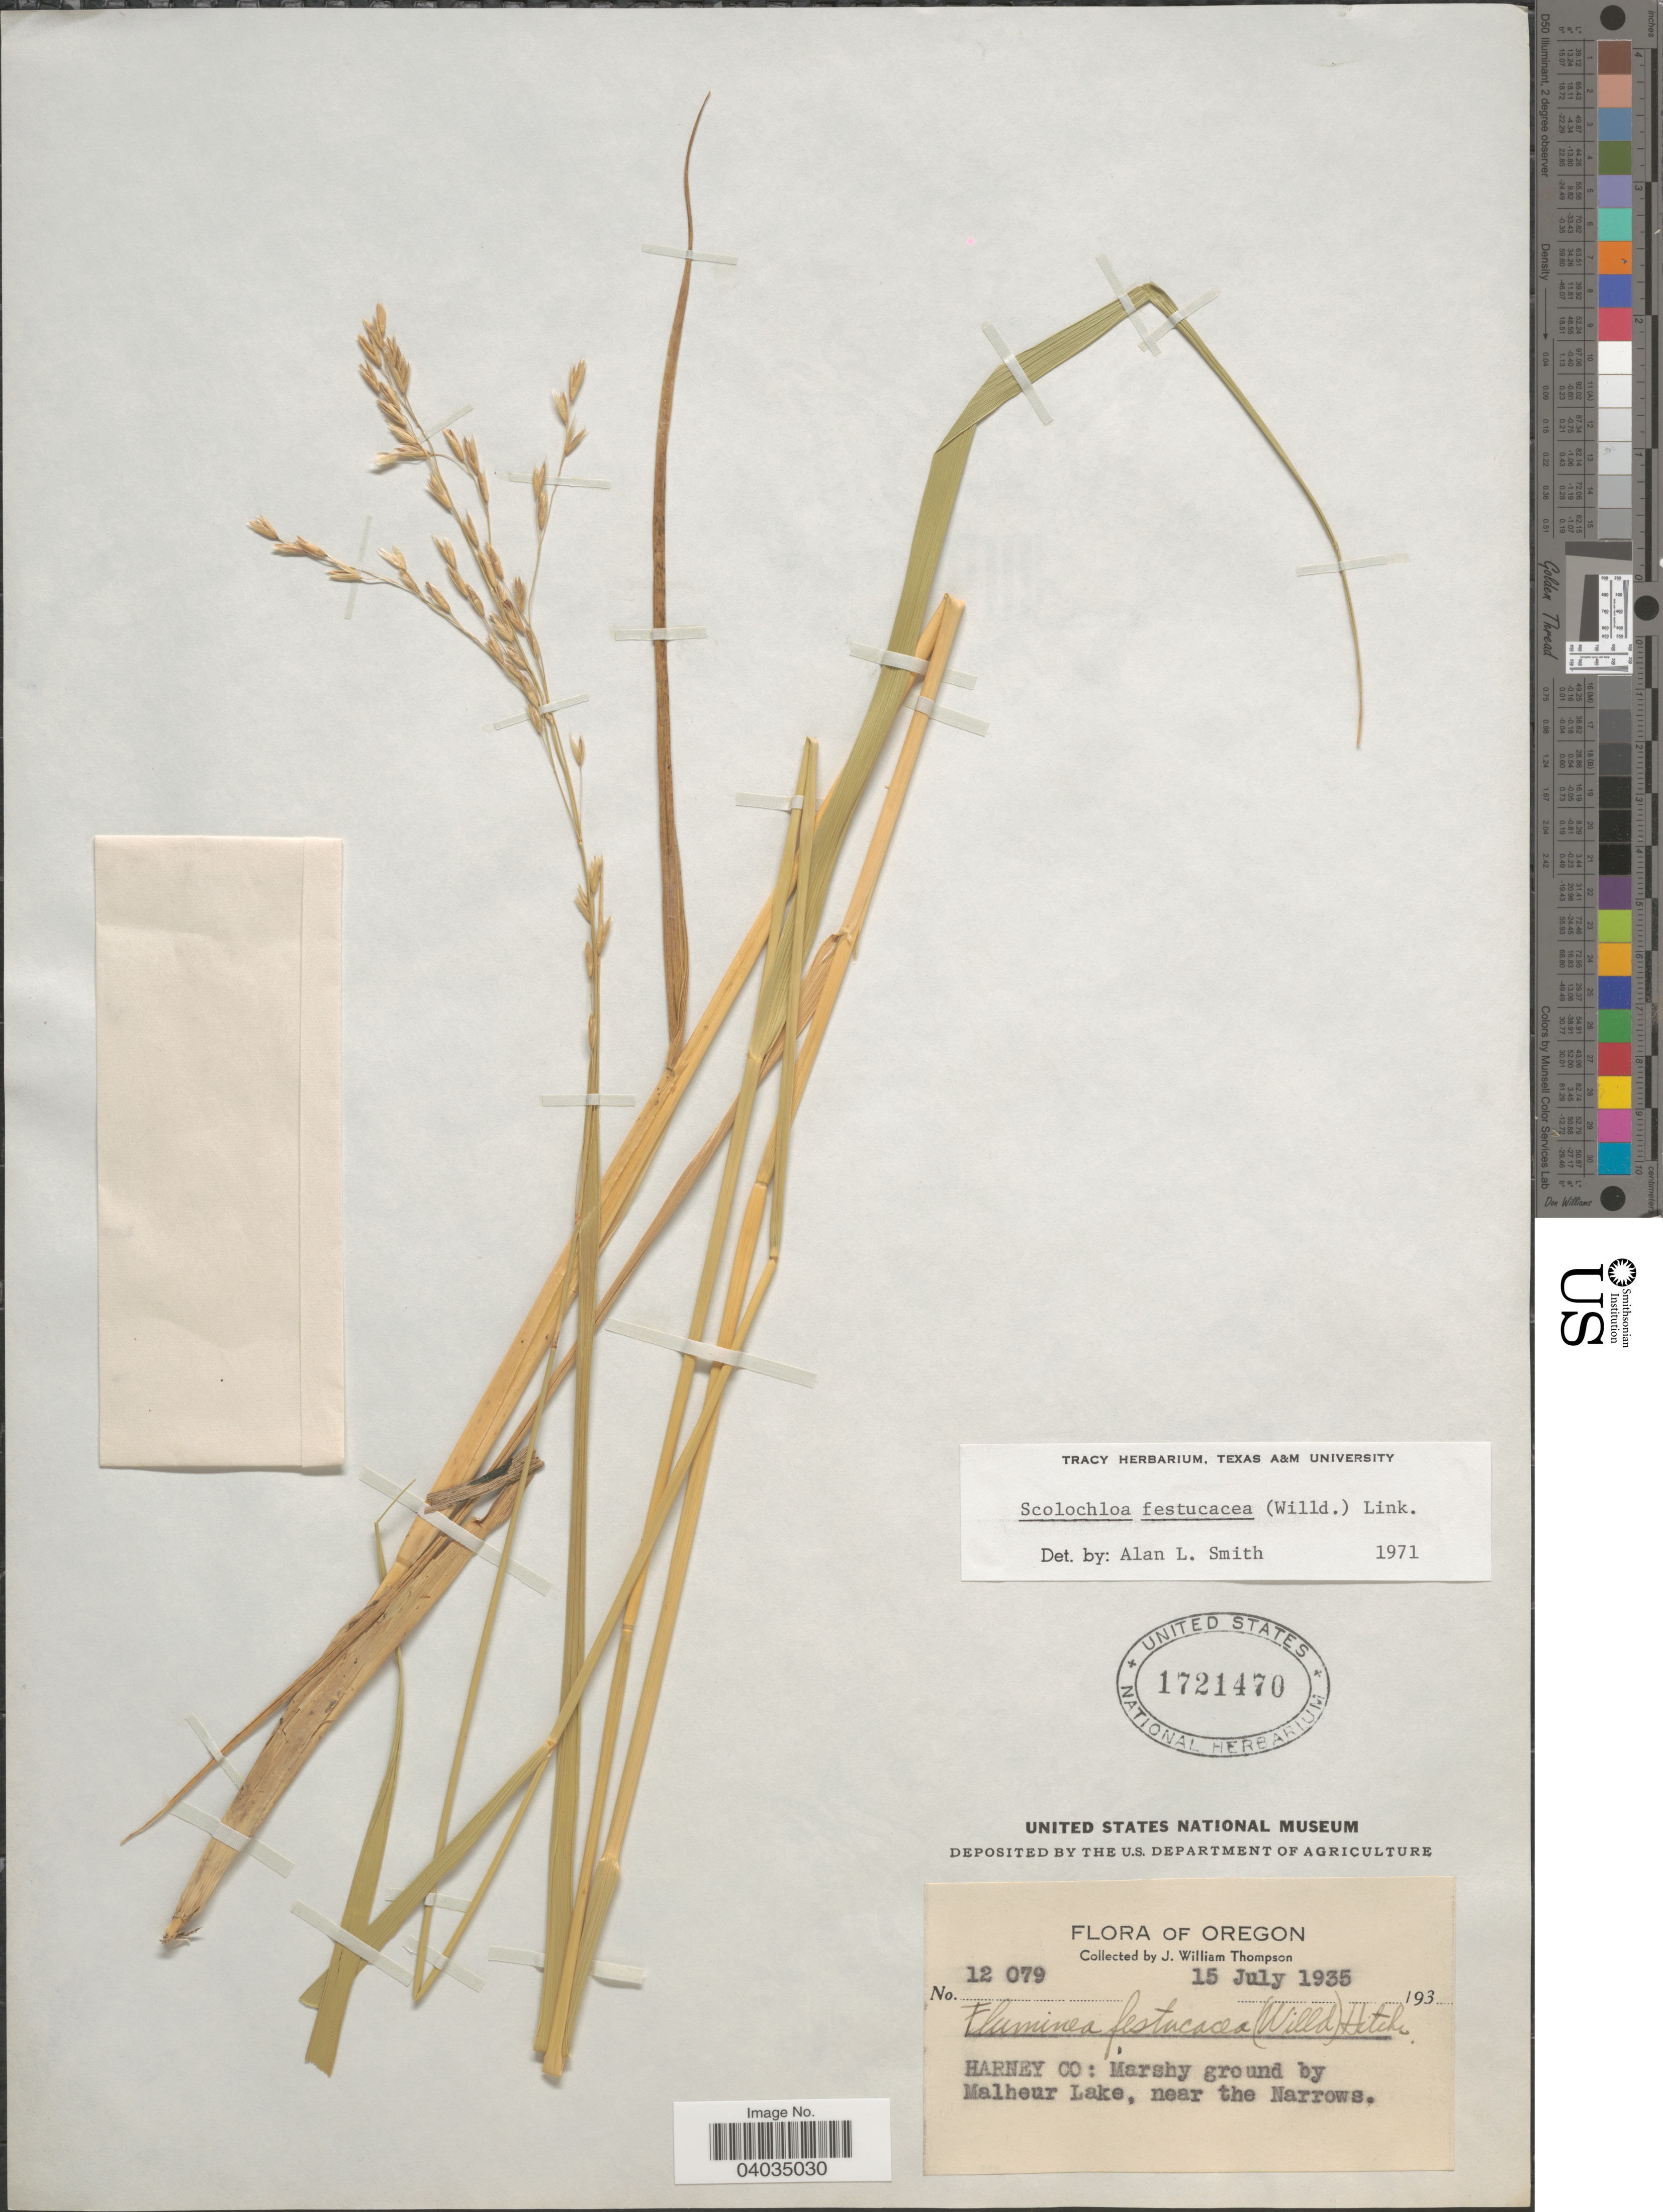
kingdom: Plantae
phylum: Tracheophyta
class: Liliopsida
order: Poales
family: Poaceae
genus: Scolochloa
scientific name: Scolochloa festucacea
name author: (Willd.) Link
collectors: J. W. Thompson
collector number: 12079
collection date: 1935-07-15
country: United States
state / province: Oregon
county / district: Harney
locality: Harney Co: by Malheur Lake, near the Narrows.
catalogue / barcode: US 1721470